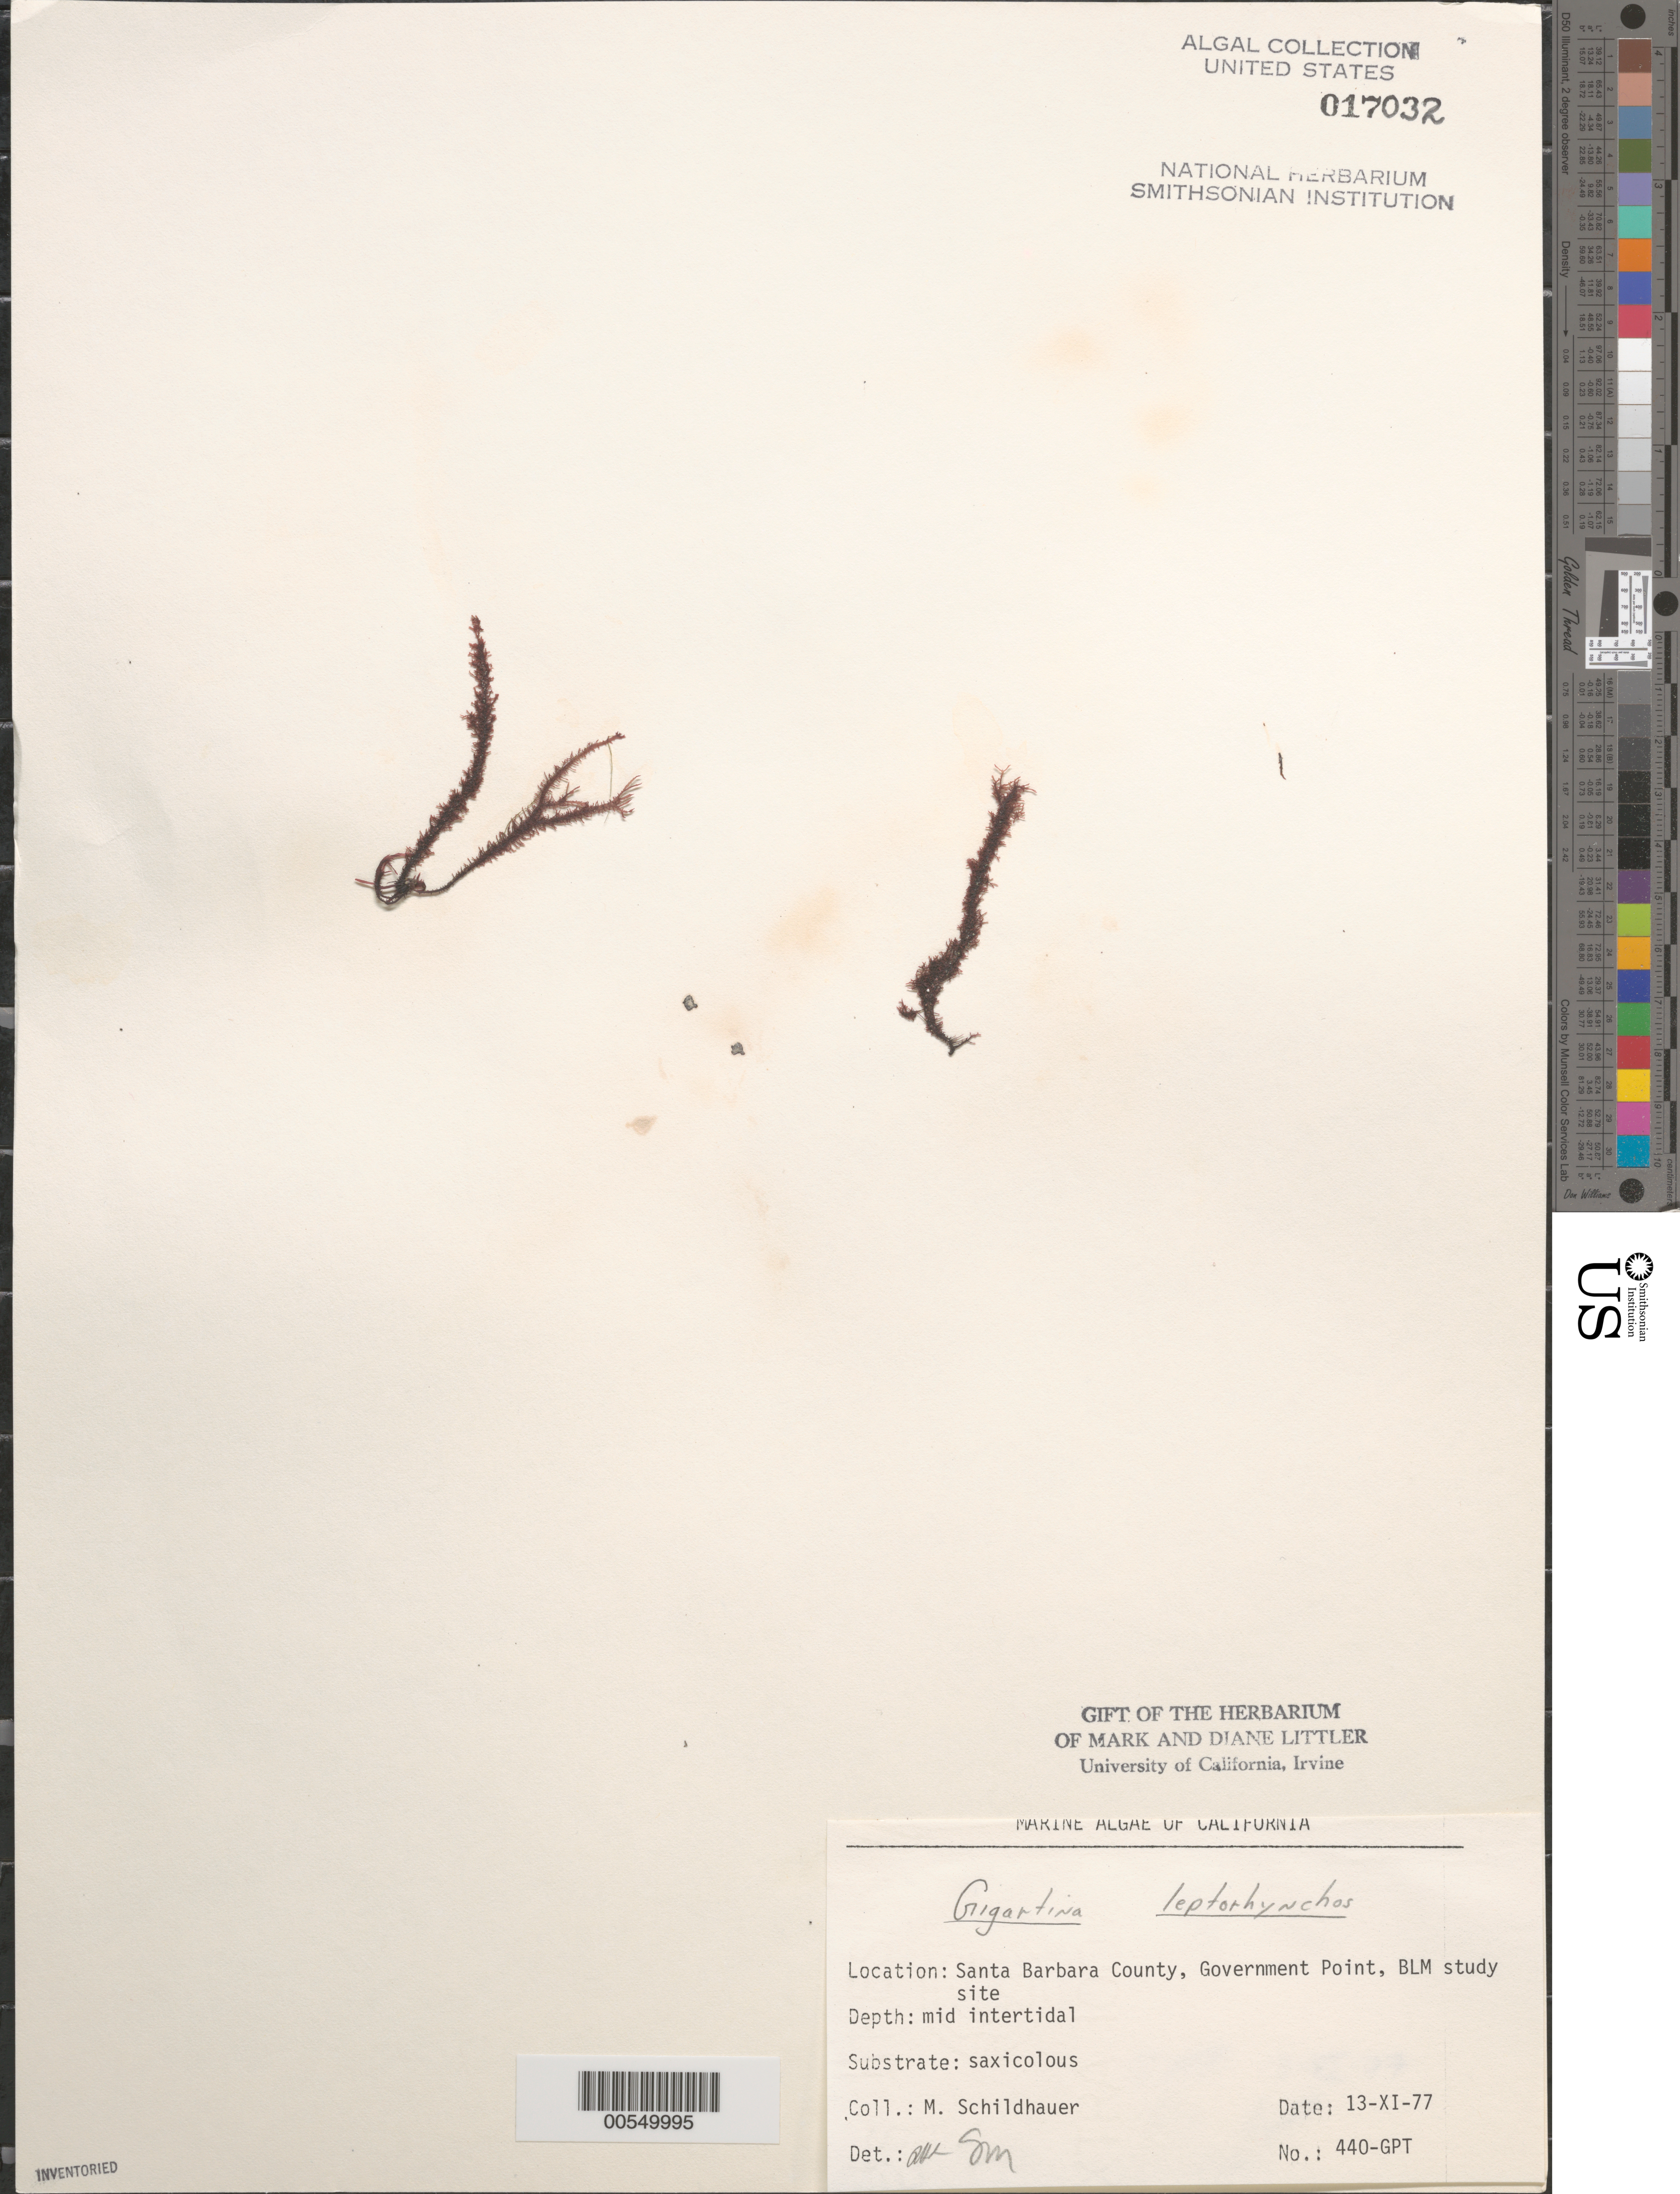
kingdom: Plantae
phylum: Rhodophyta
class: Florideophyceae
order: Gigartinales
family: Gigartinaceae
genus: Mazzaella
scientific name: Mazzaella leptorhynchos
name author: (J. Agardh) Leister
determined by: Algae name updating Project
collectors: M. Schildhauer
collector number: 440-gpt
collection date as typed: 13 Nov 1977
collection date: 1977-11-13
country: United States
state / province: California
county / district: Santa Barbara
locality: Government Point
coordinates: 34 26'31"N, 120 24'06"W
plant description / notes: BLM-SOCALBIGHT Rocky Intertidal Survey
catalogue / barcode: US 17032